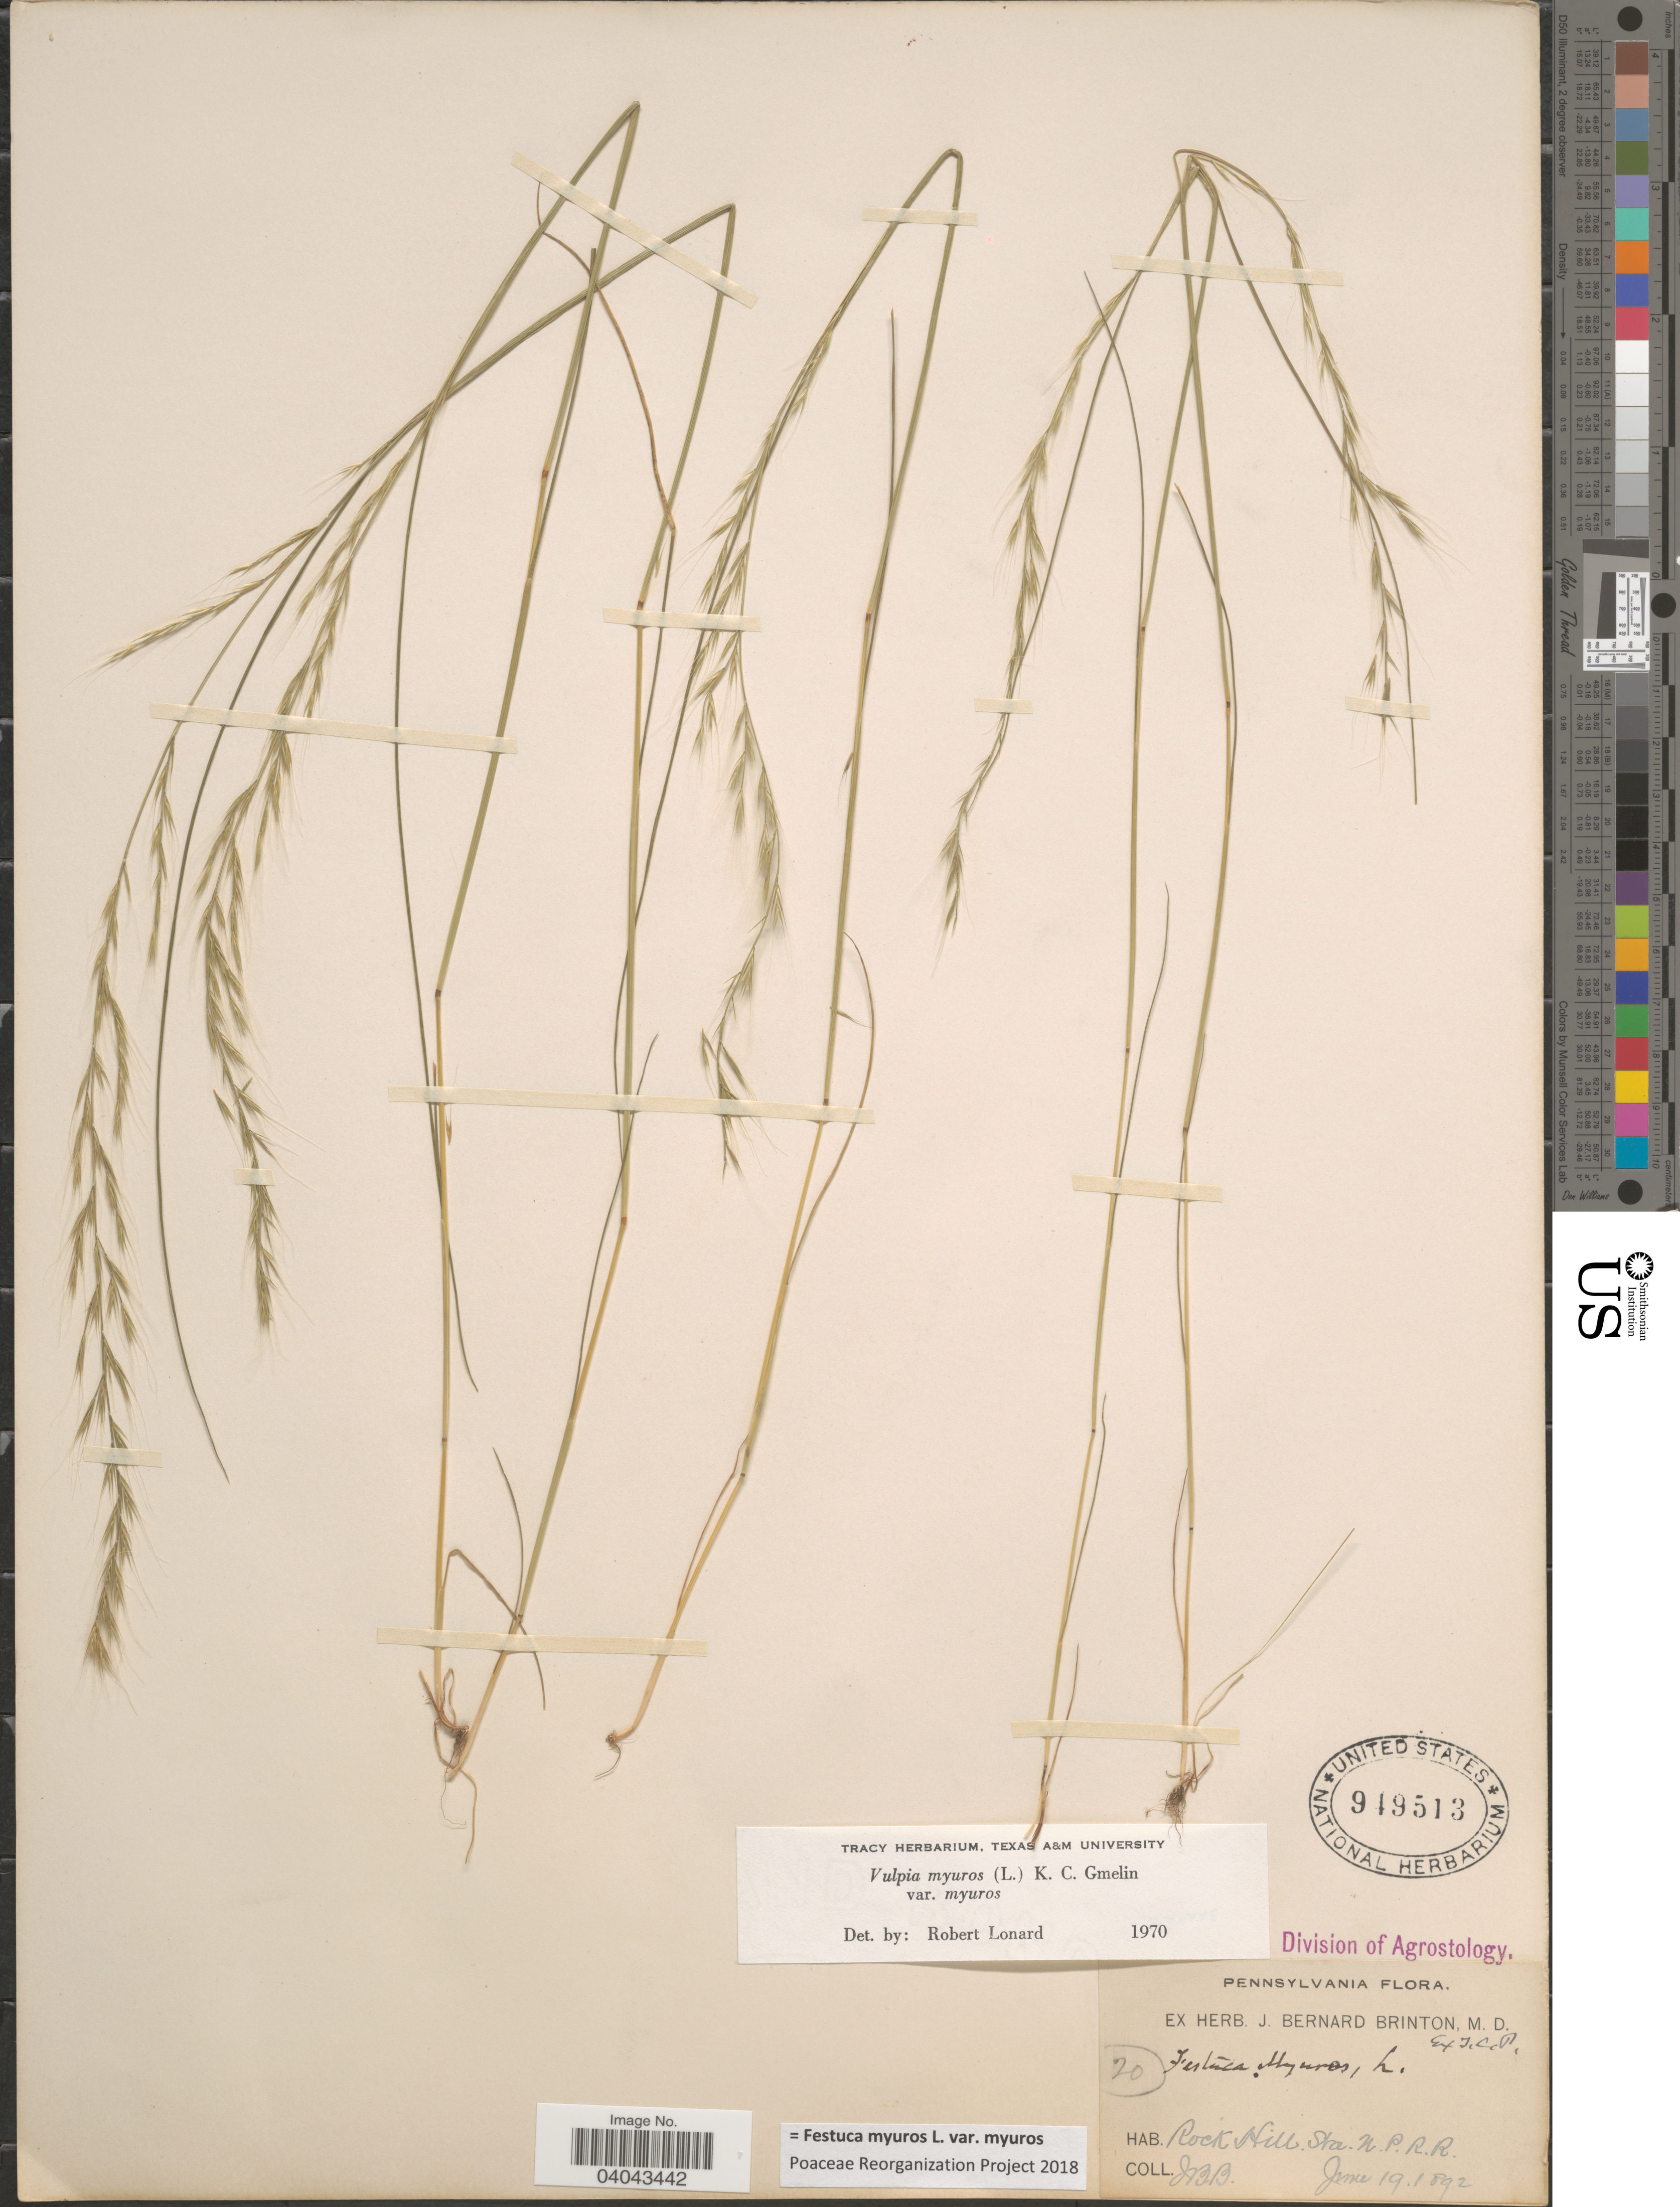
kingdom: Plantae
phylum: Tracheophyta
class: Liliopsida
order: Poales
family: Poaceae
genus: Festuca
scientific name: Festuca myuros var. myuros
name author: L.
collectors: J. Brinton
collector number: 20?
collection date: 1892-06-19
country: United States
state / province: Pennsylvania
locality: Rock Hill, Sta. N.P.R.R.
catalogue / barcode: US 949513